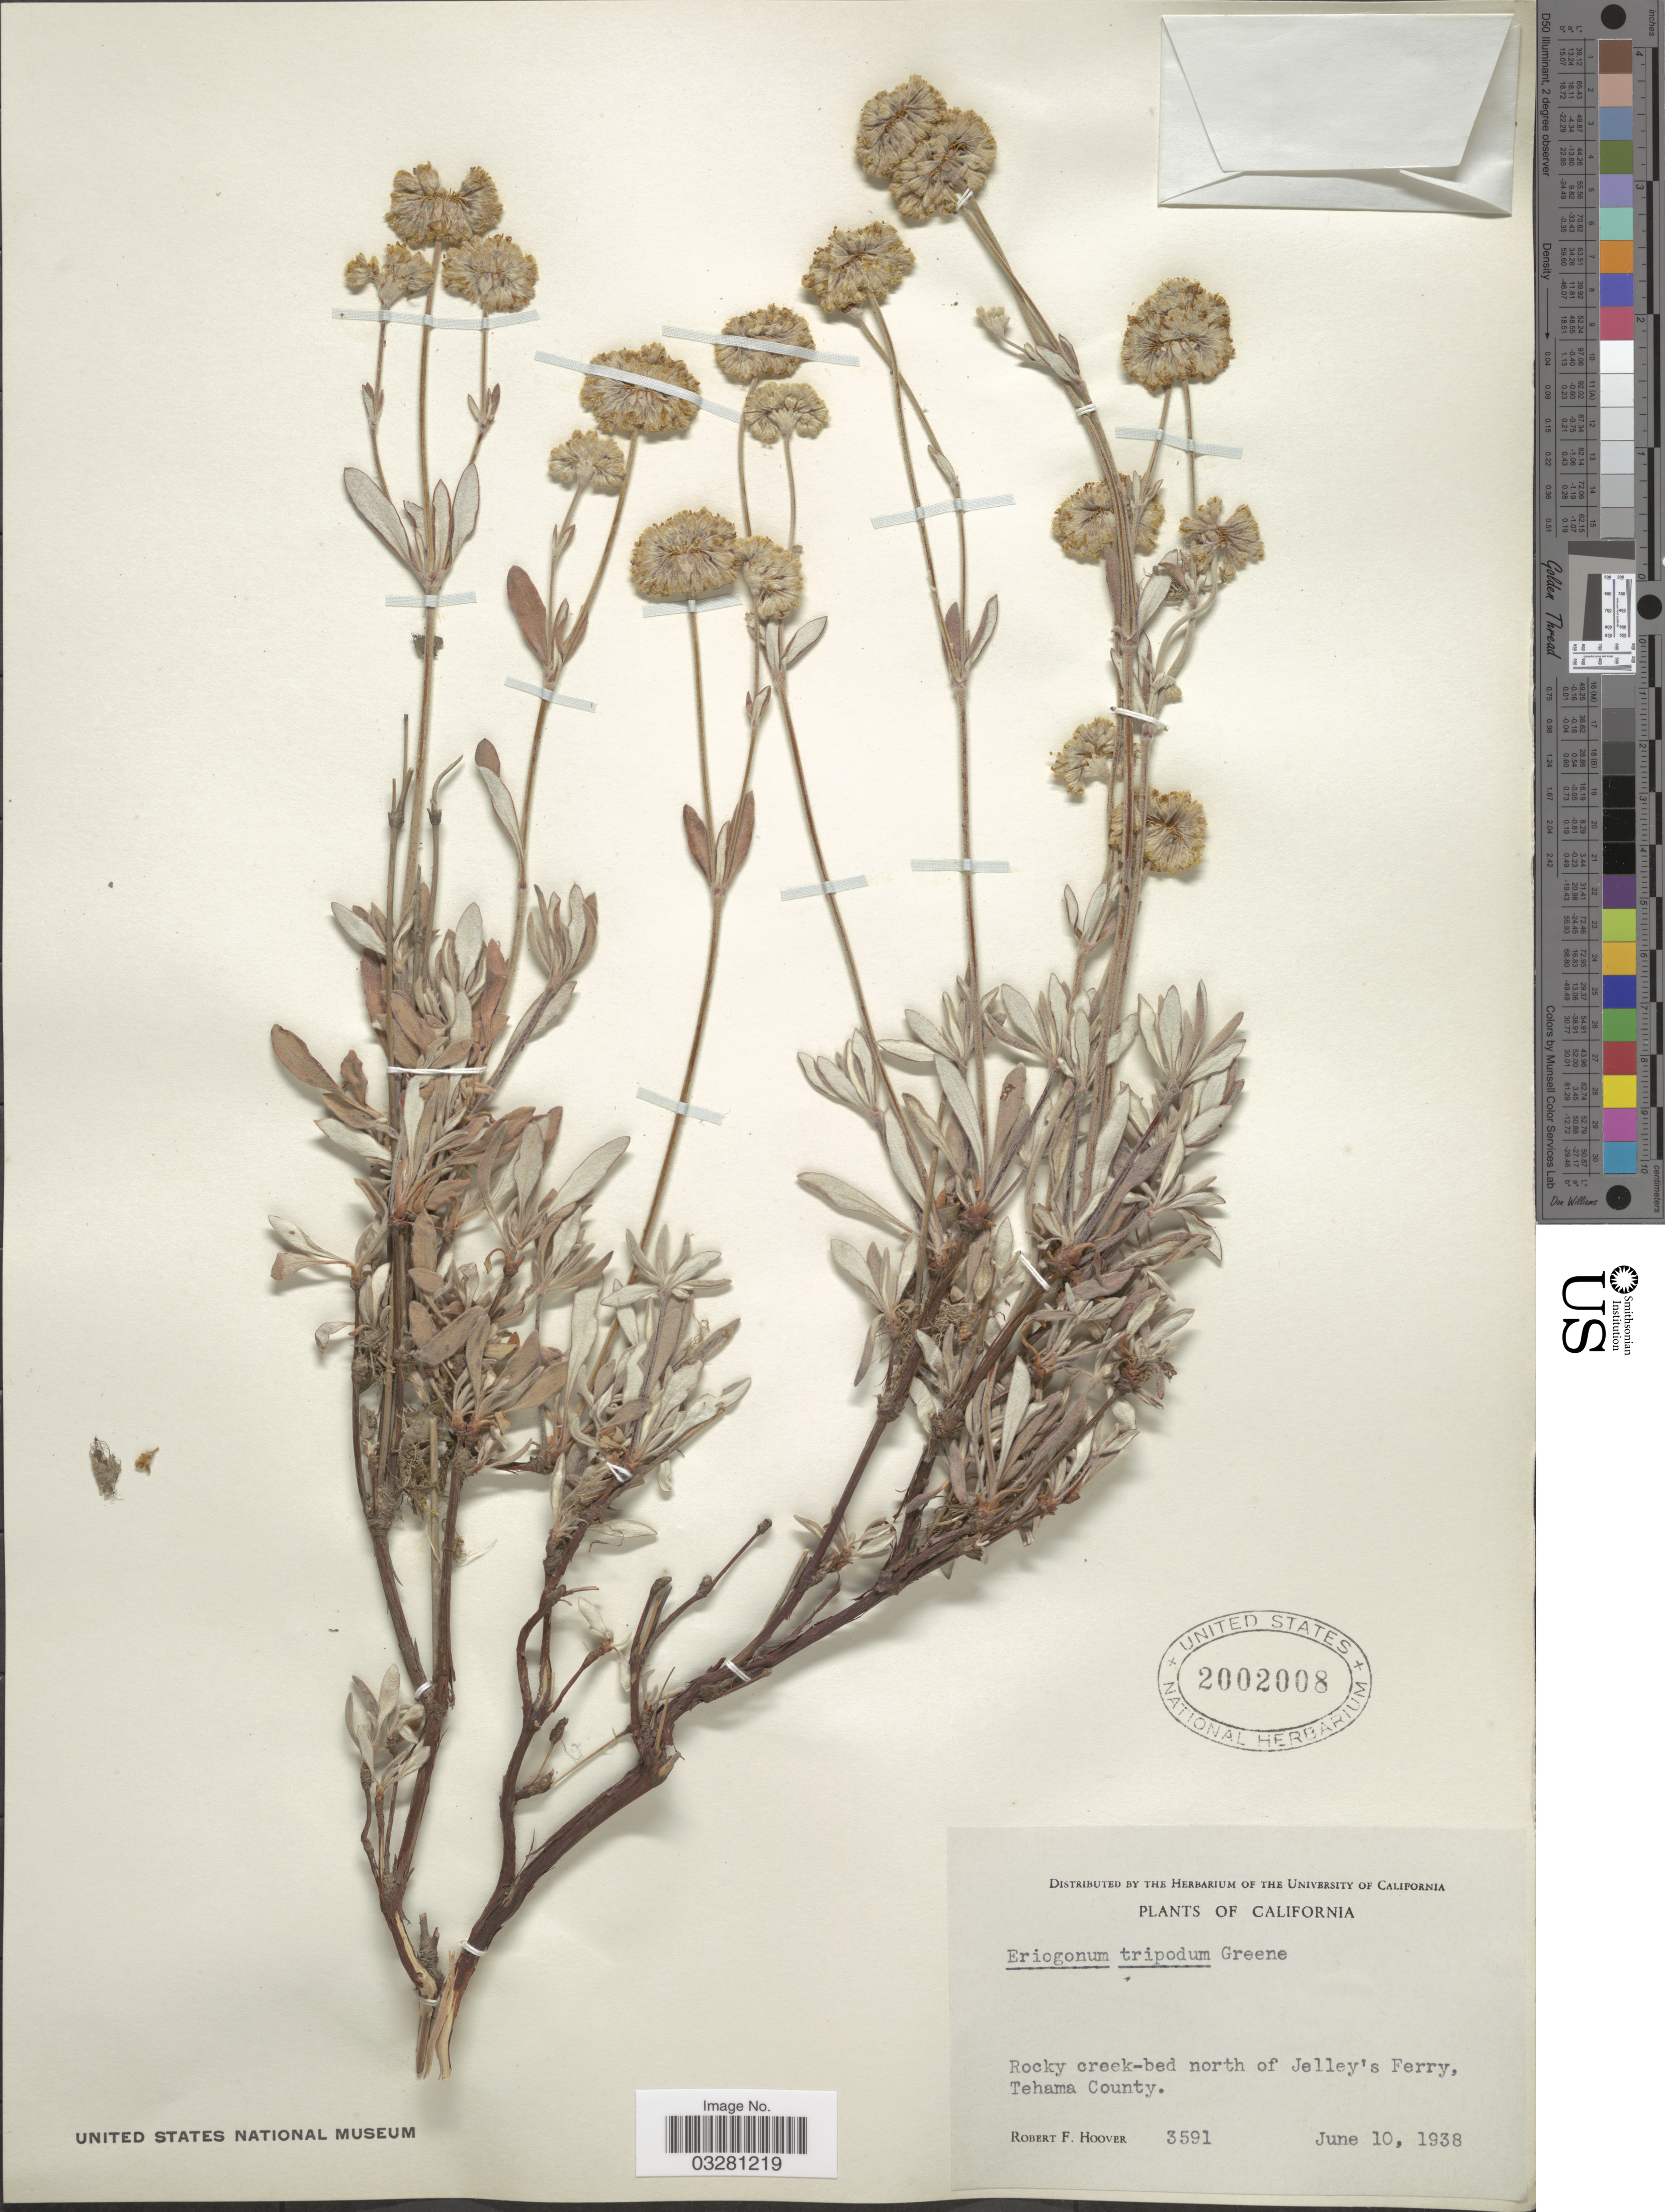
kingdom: Plantae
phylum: Tracheophyta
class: Magnoliopsida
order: Caryophyllales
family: Polygonaceae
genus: Eriogonum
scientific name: Eriogonum tripodum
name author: Greene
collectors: R. F. Hoover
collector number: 3591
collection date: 1938-06-10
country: United States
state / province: California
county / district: Tehama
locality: North of Jelley's Ferry, Tehama County.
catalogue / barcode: US 2002008